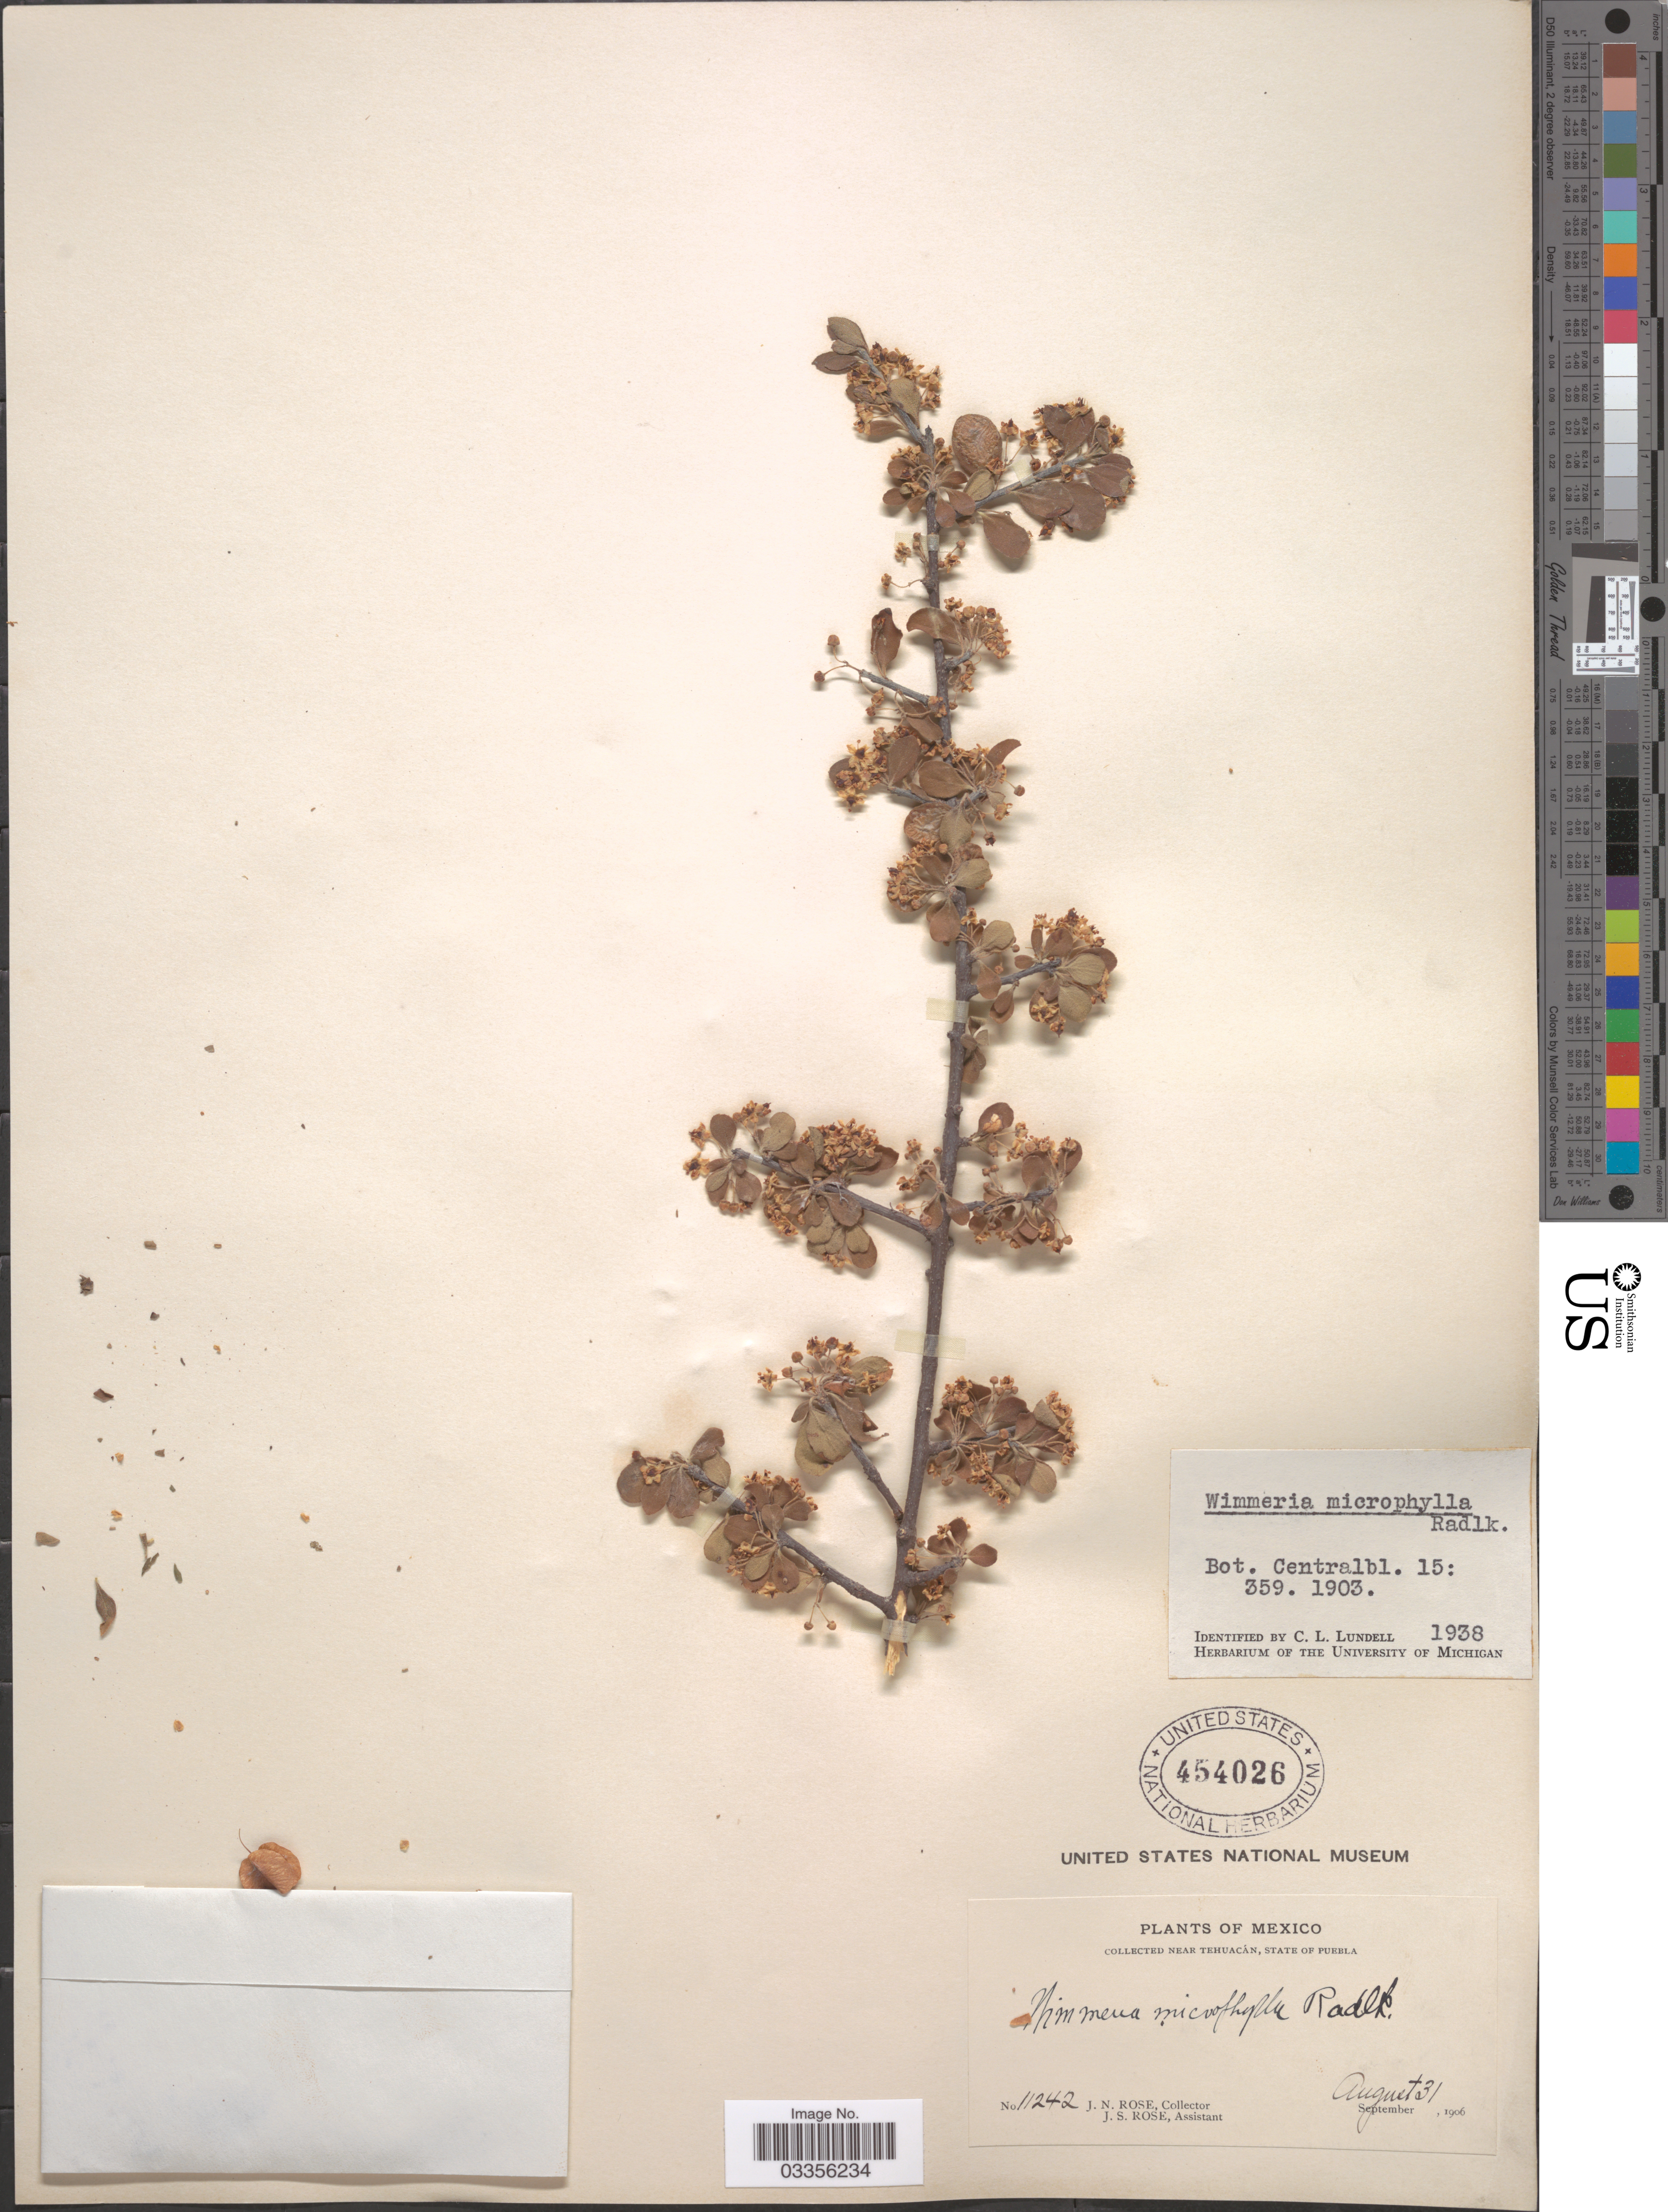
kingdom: Plantae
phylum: Tracheophyta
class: Magnoliopsida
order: Celastrales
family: Celastraceae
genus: Wimmeria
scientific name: Wimmeria microphylla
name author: Radlk.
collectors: J. N. Rose & J. S. Rose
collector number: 11242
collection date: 1906-08-31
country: Mexico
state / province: Puebla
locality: Nea Tehuacán.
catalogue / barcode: US 454026